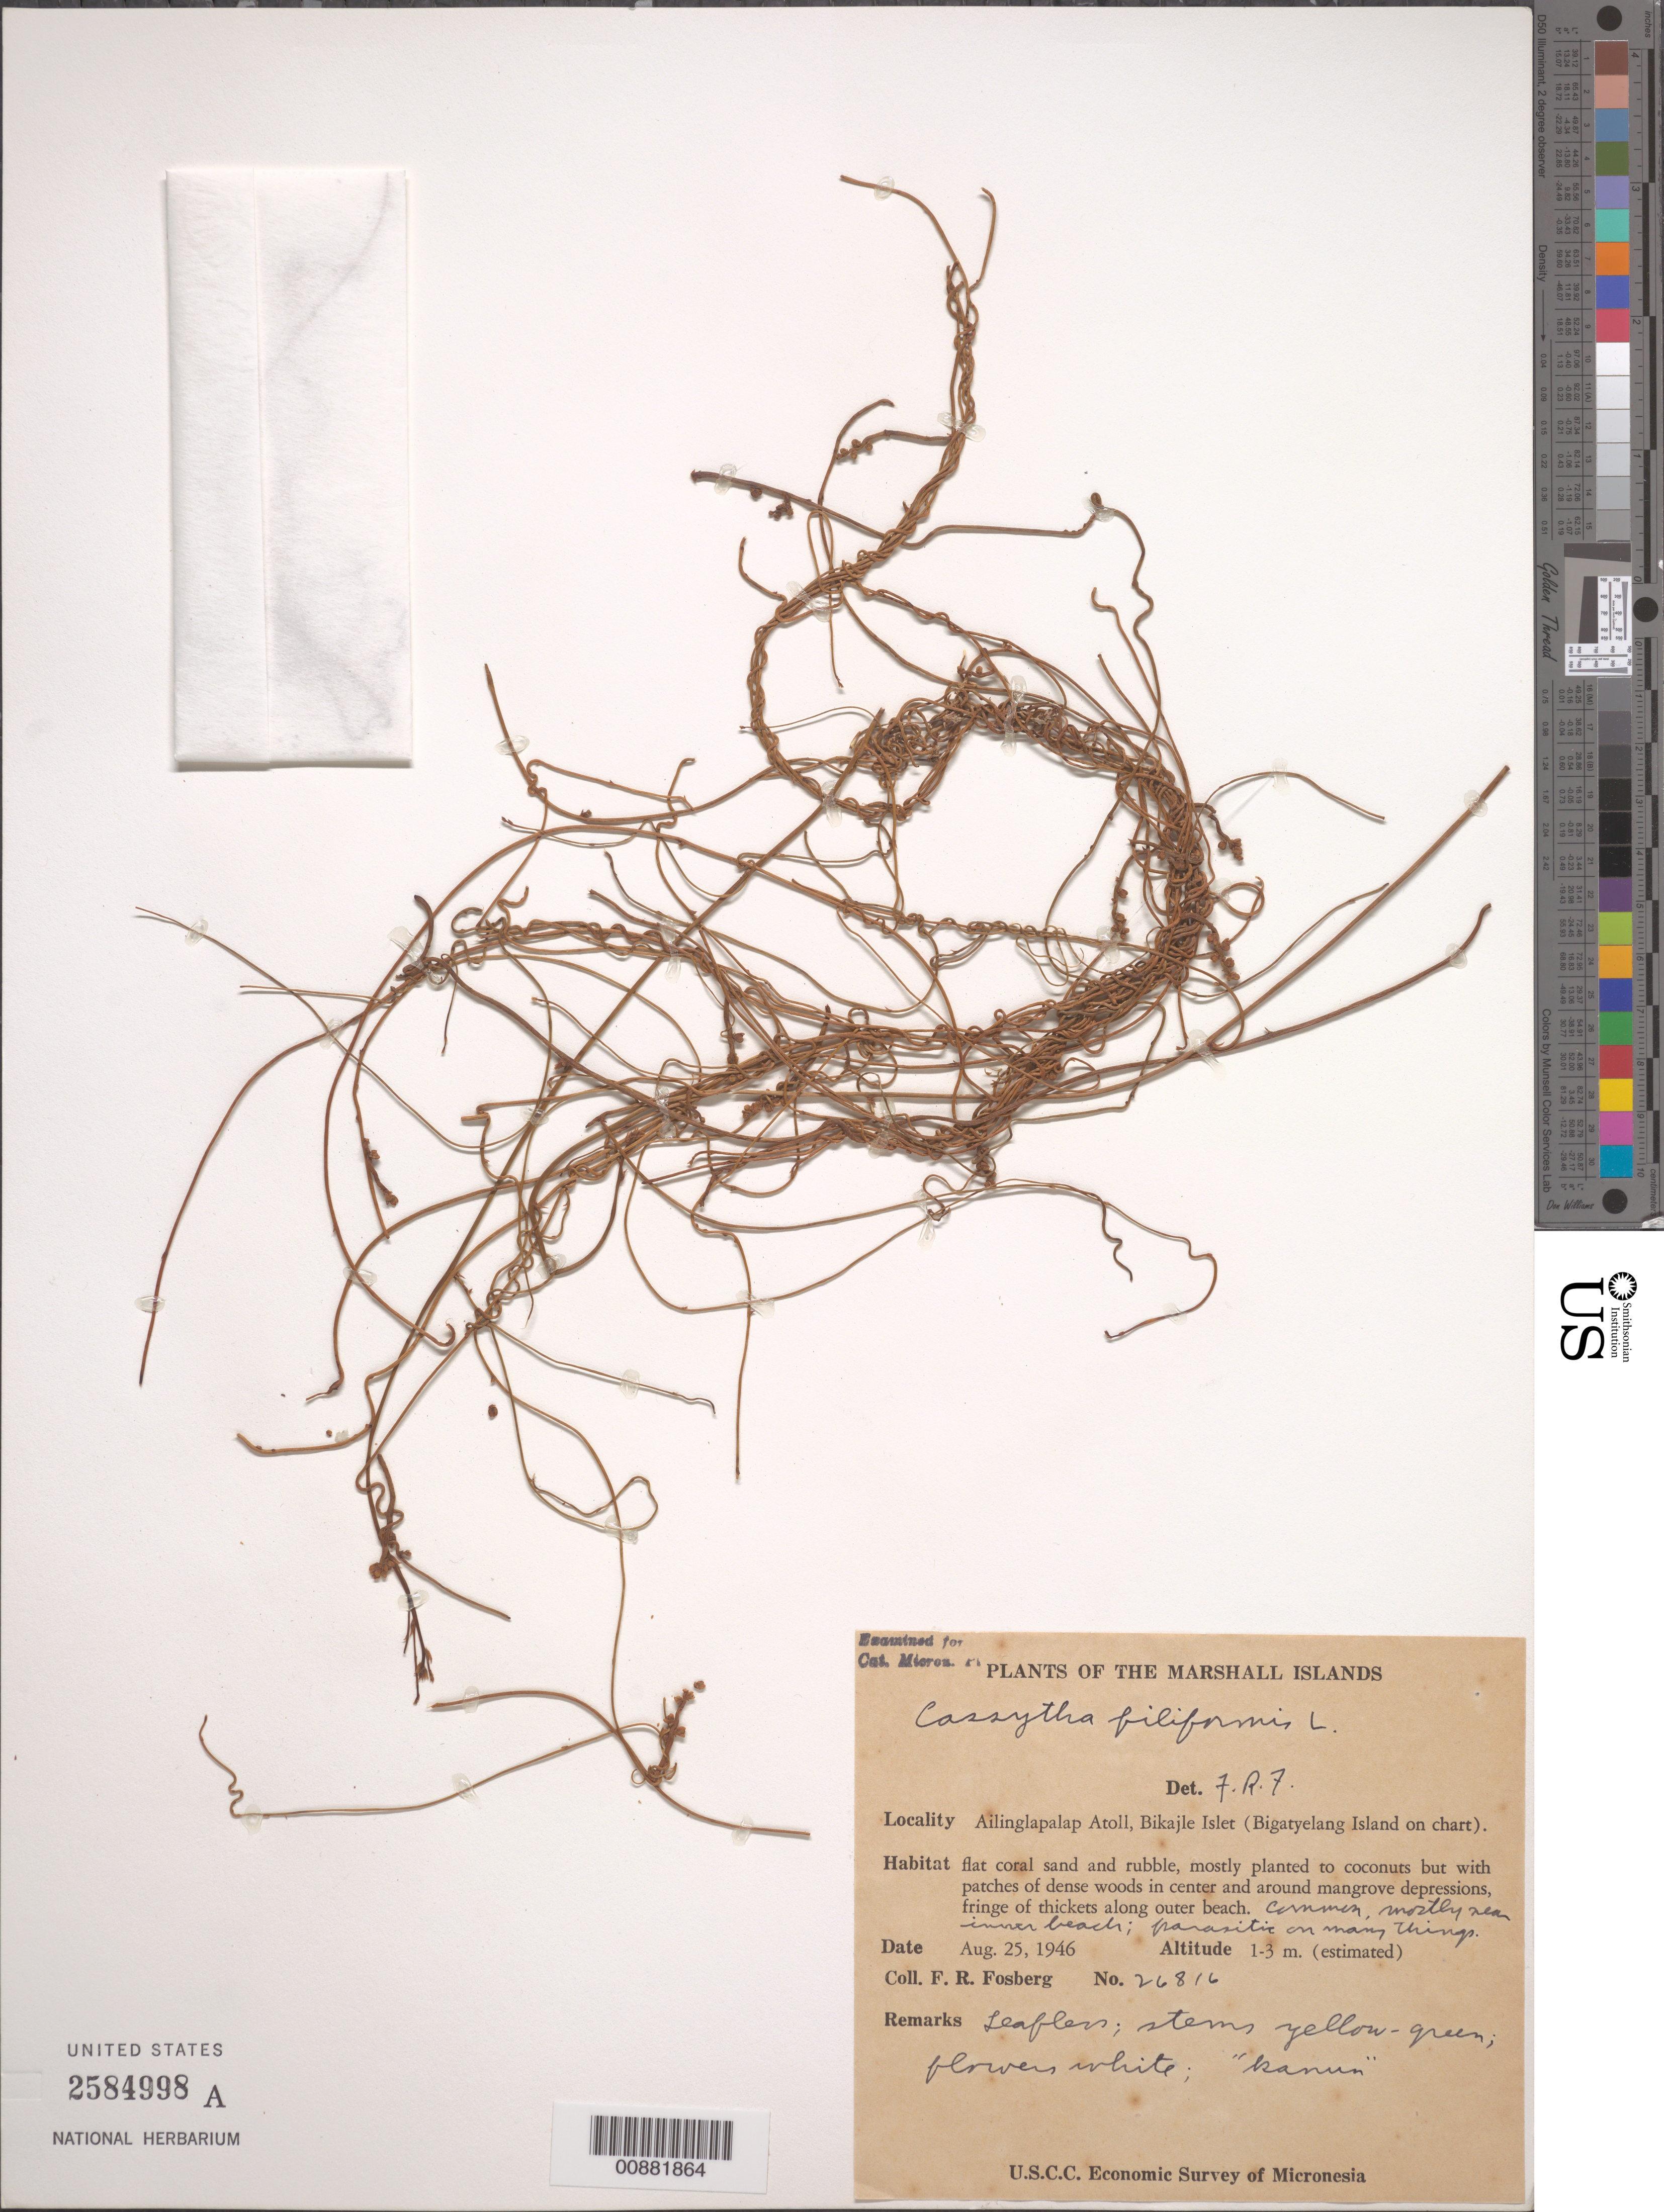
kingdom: Plantae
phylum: Tracheophyta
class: Magnoliopsida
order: Laurales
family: Lauraceae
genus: Cassytha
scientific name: Cassytha filiformis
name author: L.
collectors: F. R. Fosberg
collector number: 26816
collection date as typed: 25 Aug 1946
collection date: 1946-08-25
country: Marshall Islands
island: Ailinglaplap [Ailinglapalap] Atoll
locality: Bikajle Islet (Bigatyelang I)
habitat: flat coral sand/rubble w coconut, woods, fringe of thickets along outter beach parasitic on many things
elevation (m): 1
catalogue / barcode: US 2584998